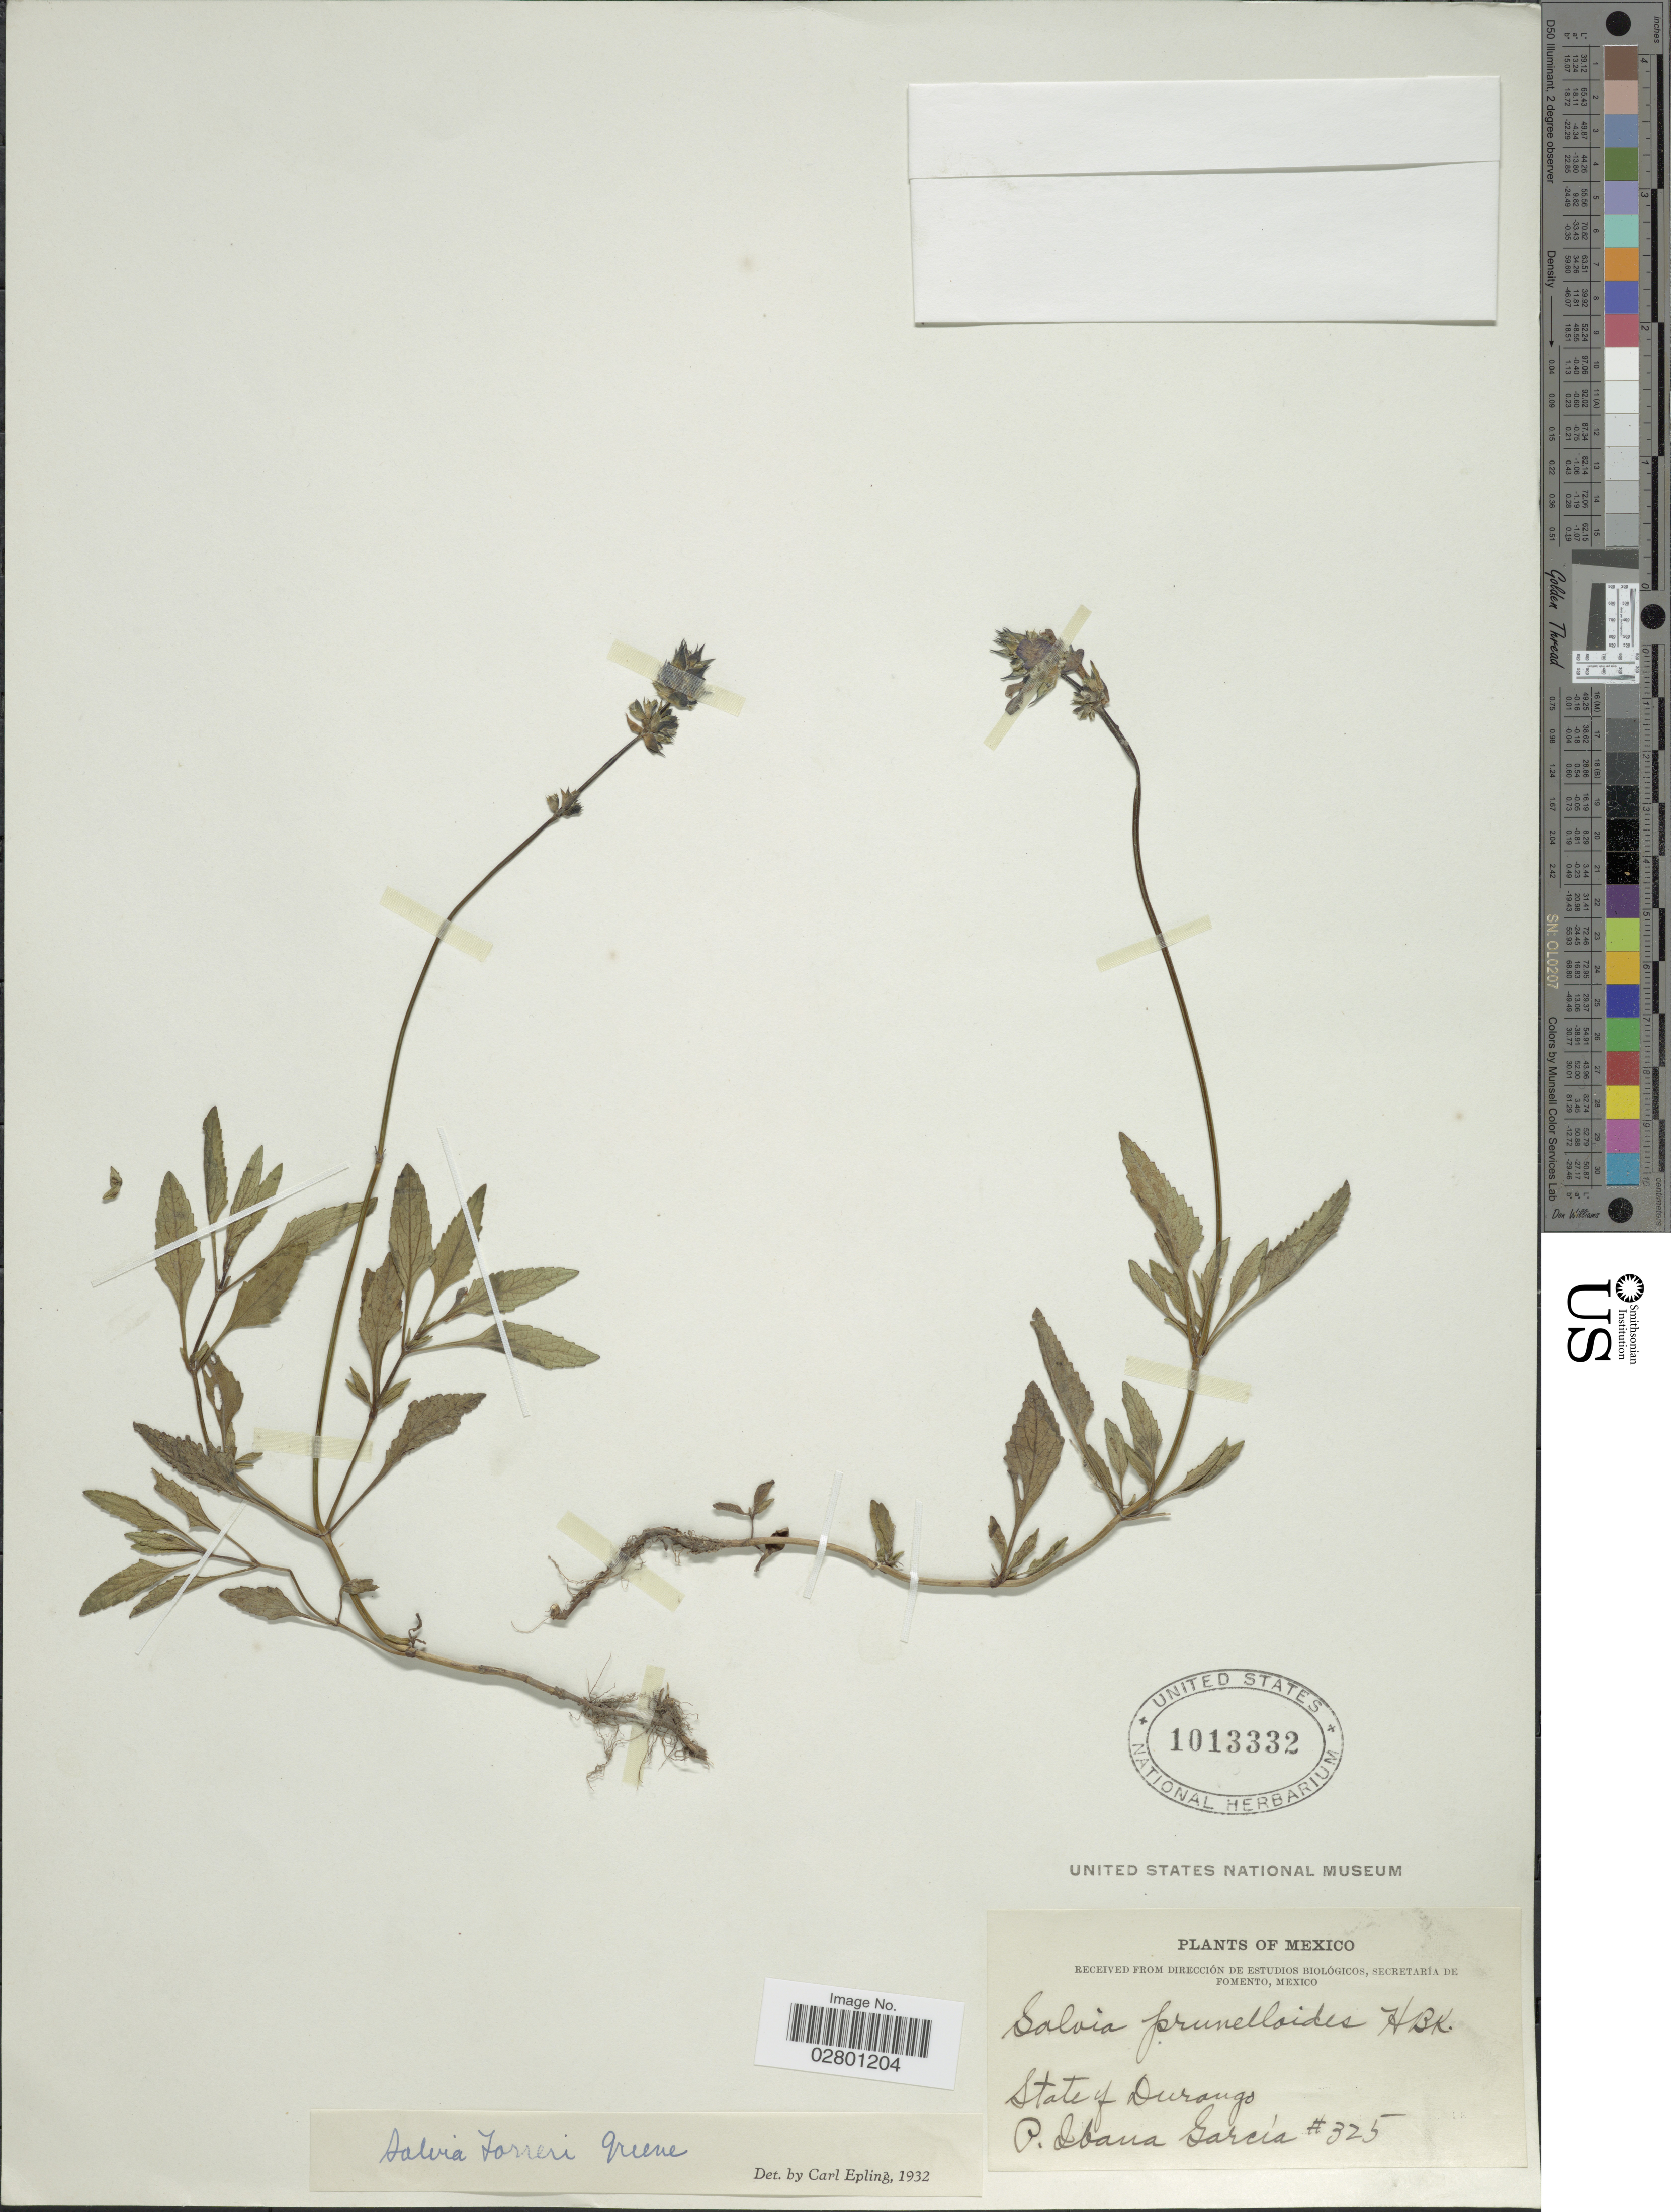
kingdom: Plantae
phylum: Tracheophyta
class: Magnoliopsida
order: Lamiales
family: Lamiaceae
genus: Salvia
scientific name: Salvia forreri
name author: Greene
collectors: P. Ibana-García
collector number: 325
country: Mexico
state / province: Durango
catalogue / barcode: US 1013332